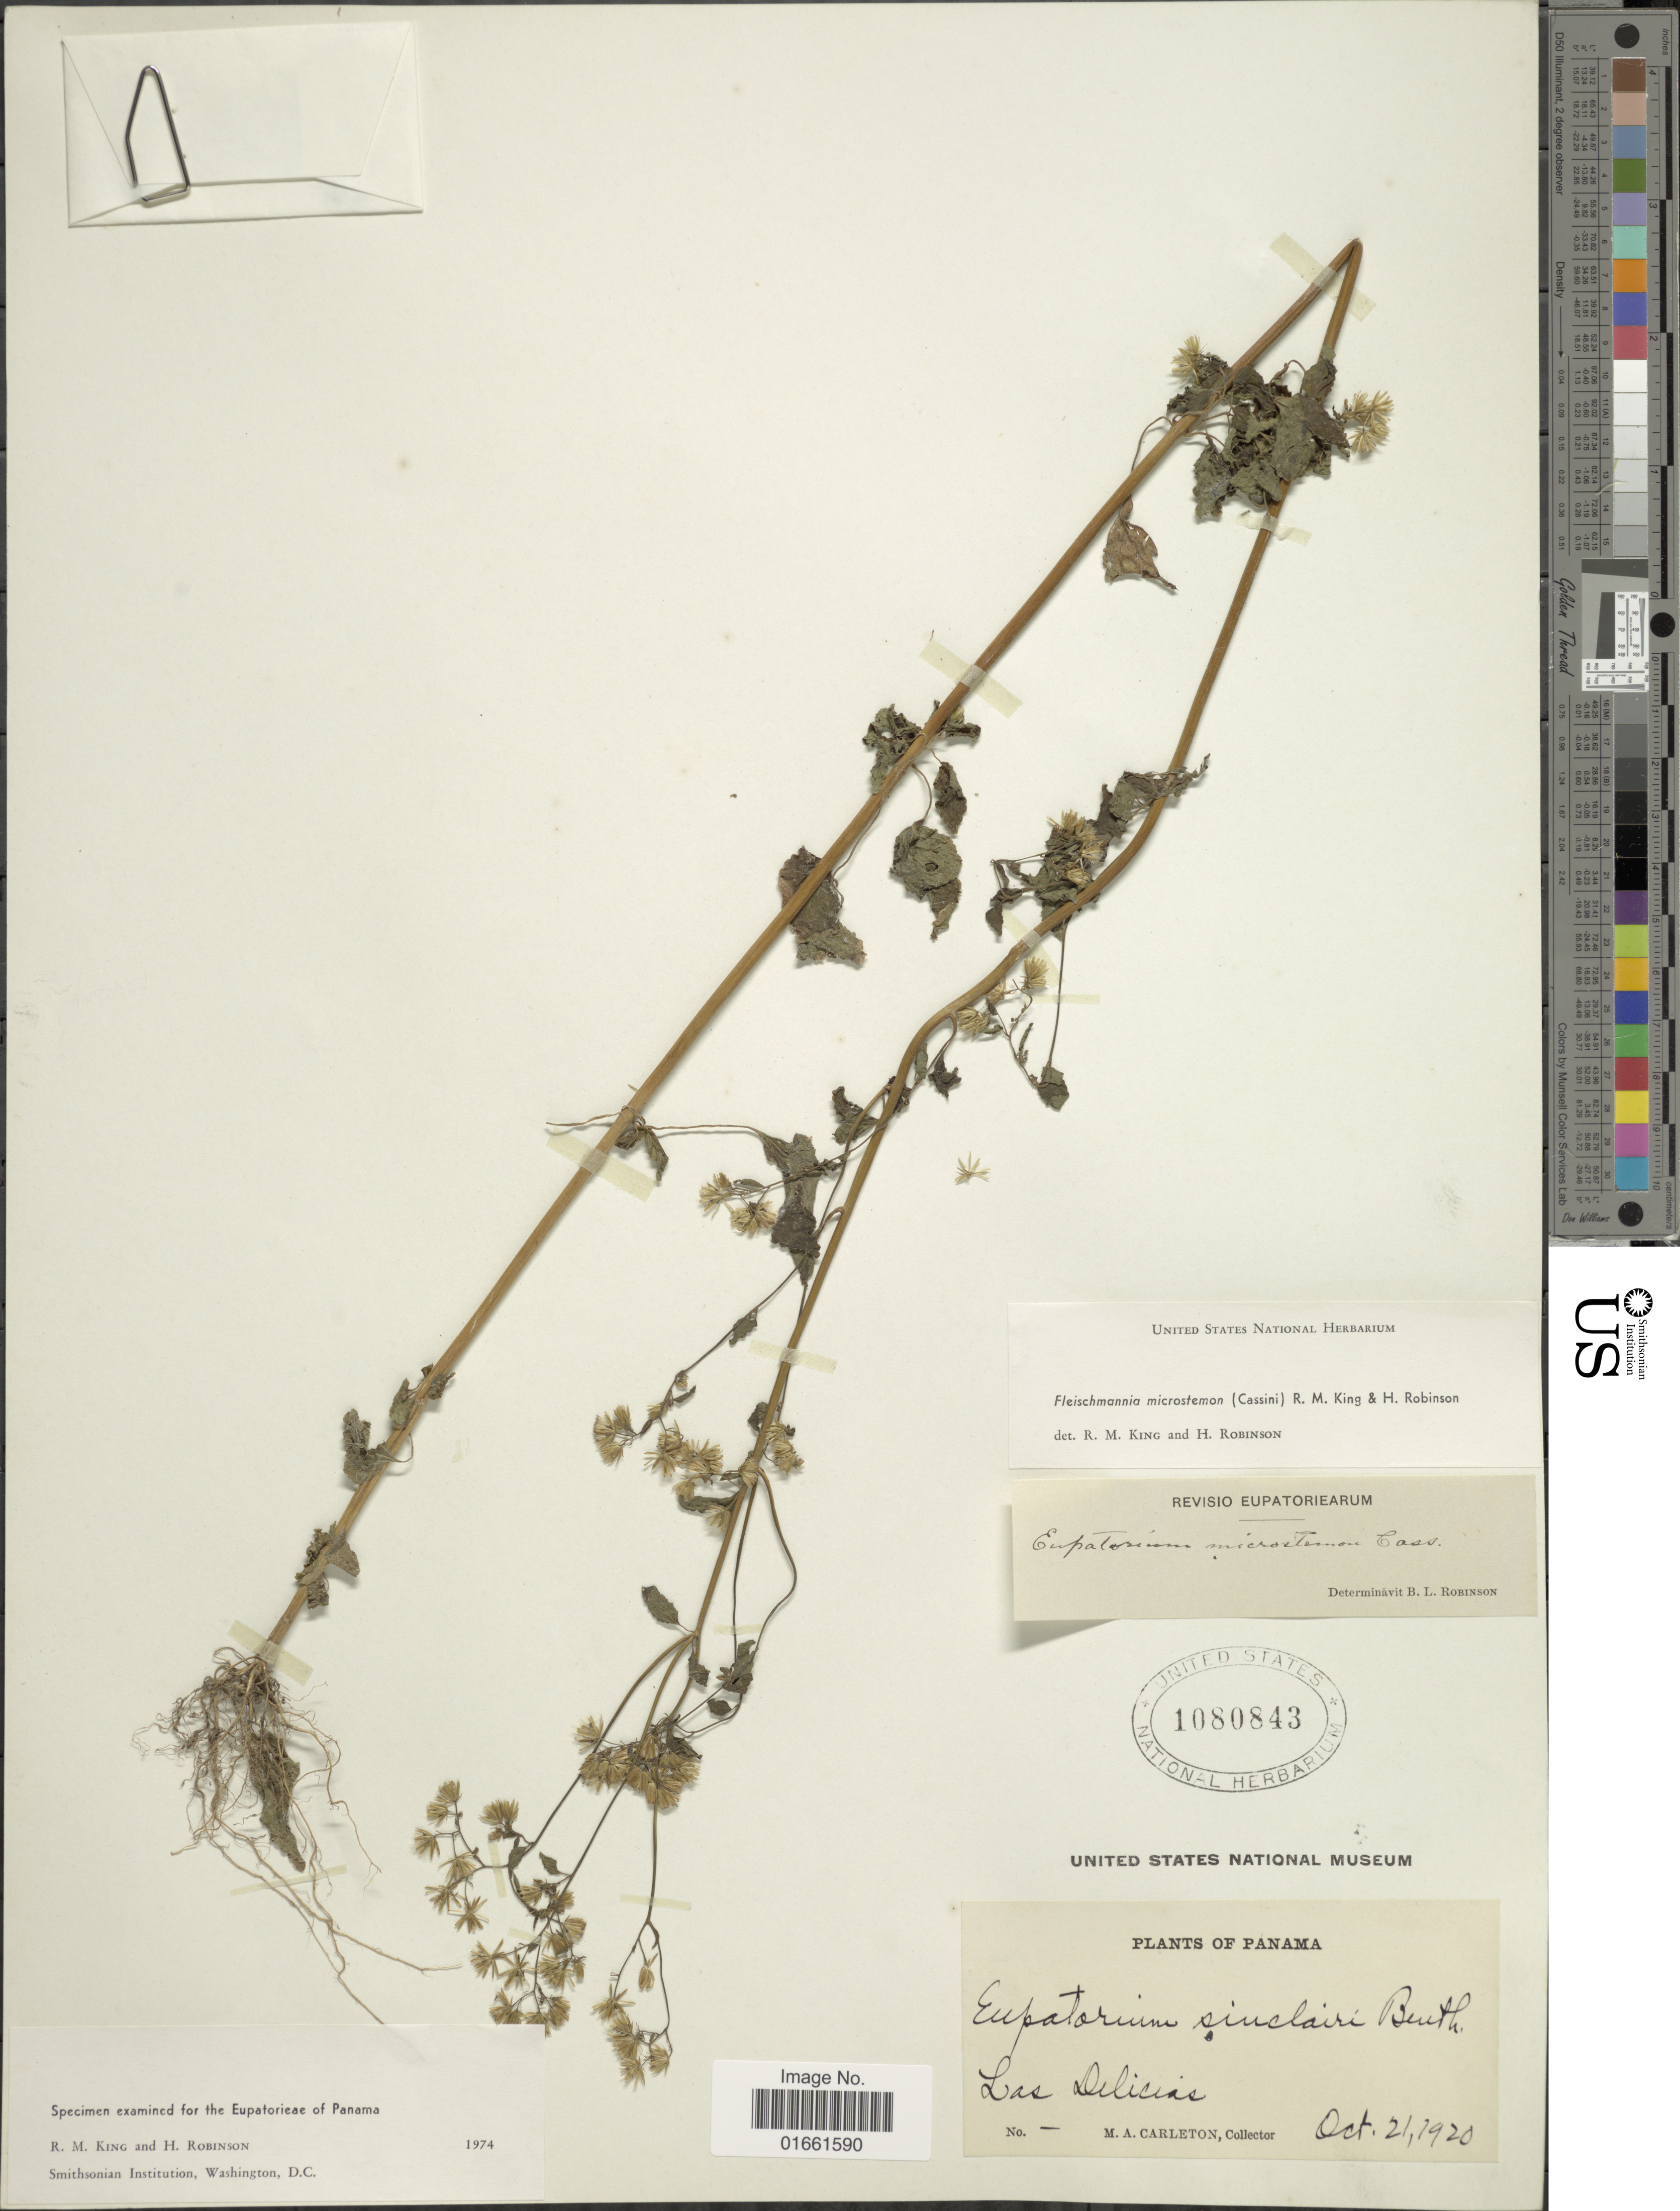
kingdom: Plantae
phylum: Tracheophyta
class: Magnoliopsida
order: Asterales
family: Asteraceae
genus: Fleischmannia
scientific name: Fleischmannia microstemon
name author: (Cass.) R.M. King & H. Rob.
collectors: M. A. Carleton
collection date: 1920-10-21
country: Panama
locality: Las Delicias.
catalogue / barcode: US 1080843